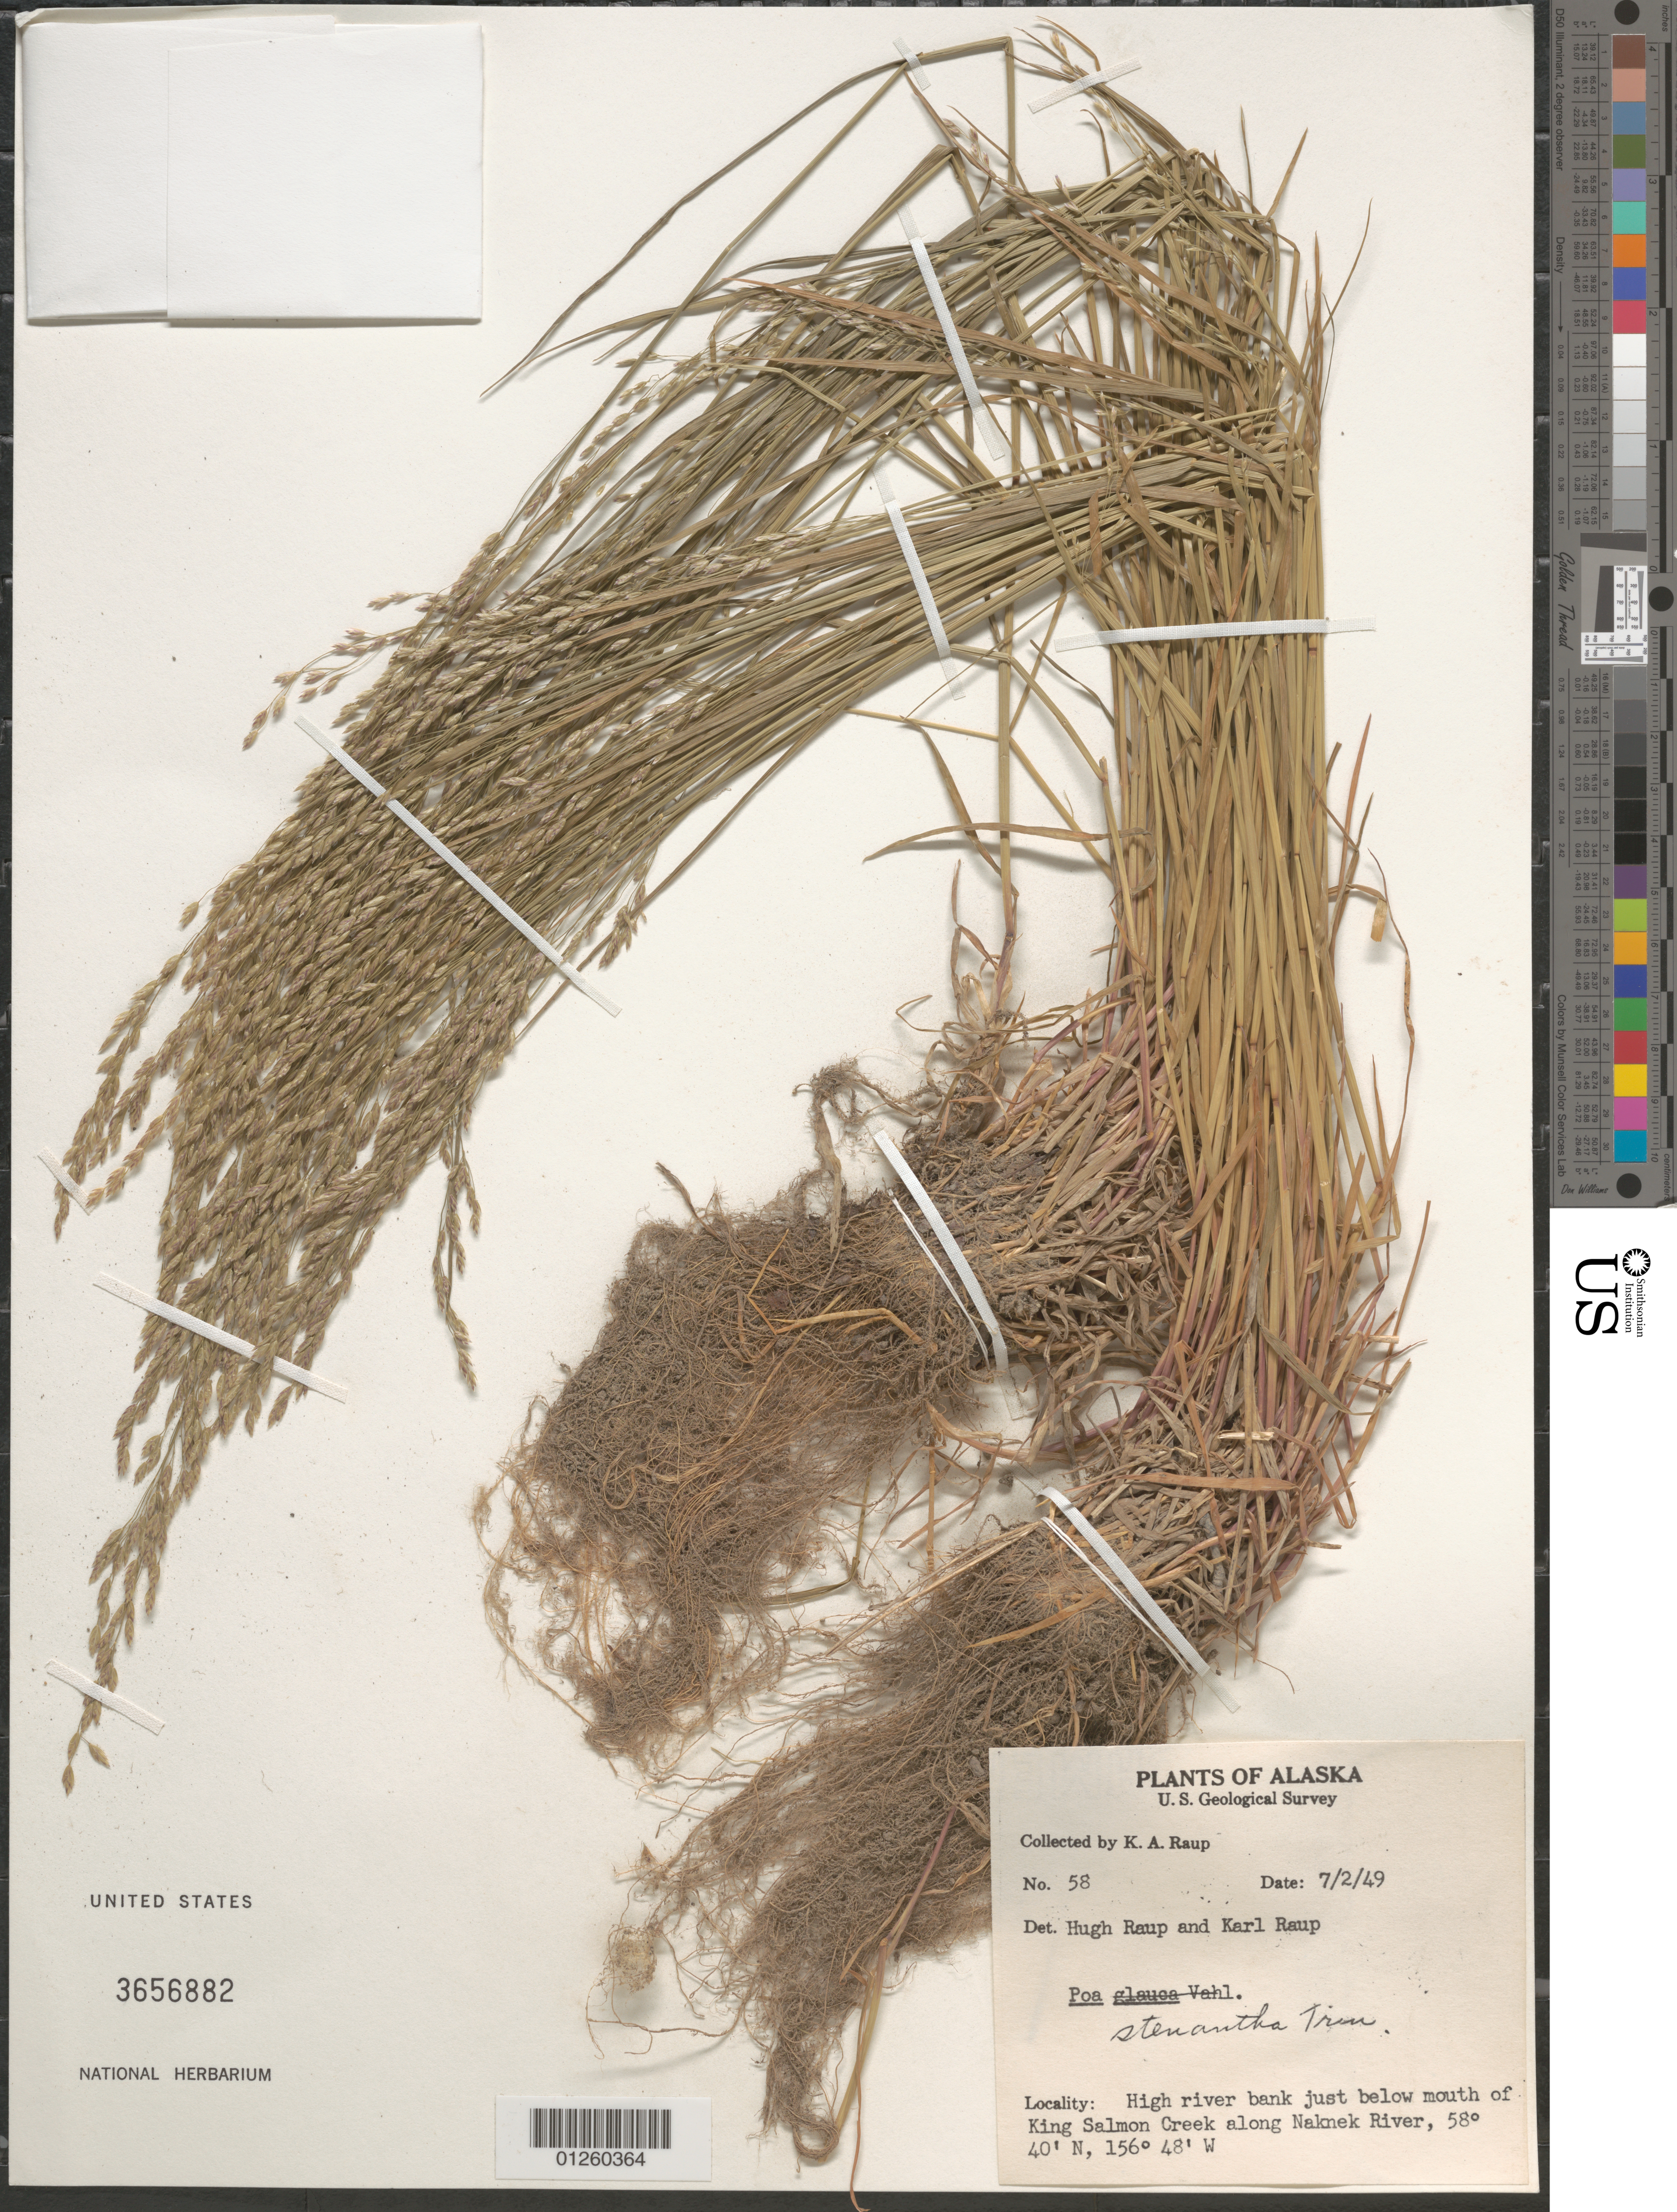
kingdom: Plantae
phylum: Tracheophyta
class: Liliopsida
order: Poales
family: Poaceae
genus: Poa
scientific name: Poa stenantha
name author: Trin.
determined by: Soreng, Robert J., Research Associate (BOT), Smithsonian Institution - National Museum of Natural History (UNITED STATES)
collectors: K. Raup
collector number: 58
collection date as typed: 7/2/49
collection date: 1949-07-02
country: United States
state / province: Alaska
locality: High river bank just bellow mouth of King Salmon Creek along Naknek River.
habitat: just below mouth of King Salmon Creek along Naknek River.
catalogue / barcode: US 3656882